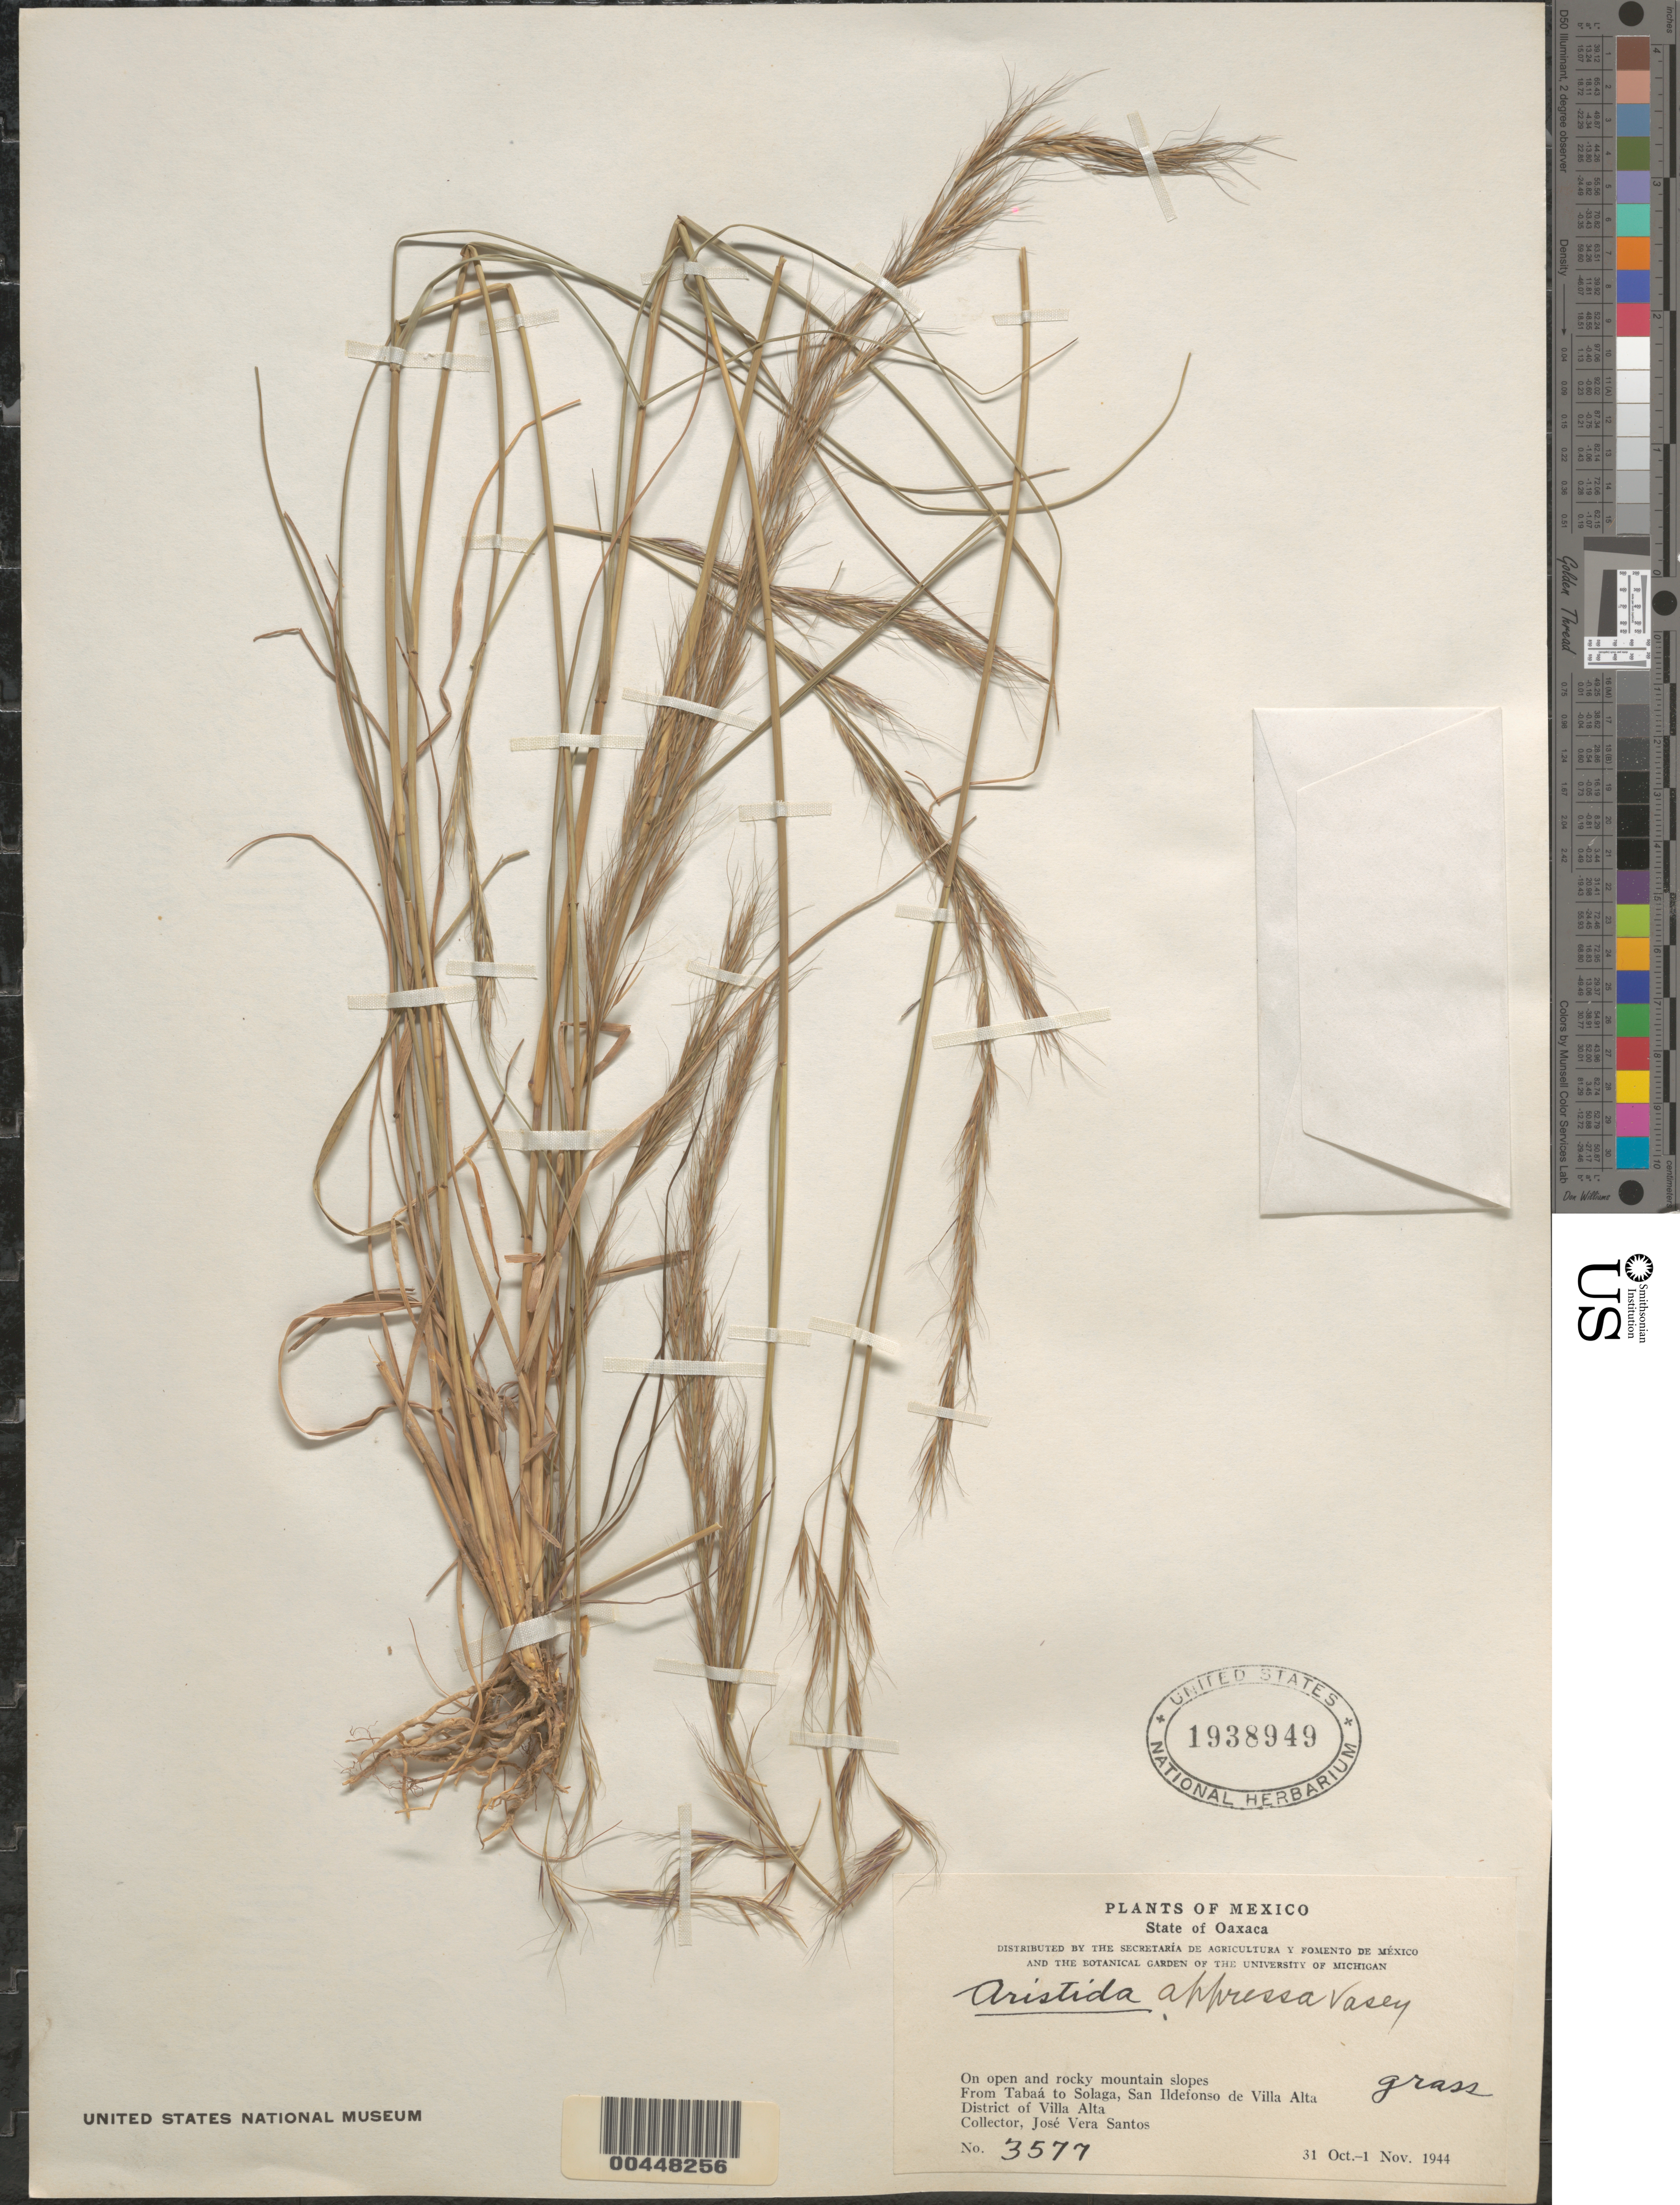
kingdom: Plantae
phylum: Tracheophyta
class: Liliopsida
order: Poales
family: Poaceae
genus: Aristida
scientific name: Aristida appressa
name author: Vasey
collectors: J. V. Santos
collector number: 3577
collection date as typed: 31 Oct 1944 to 1 Nov 1944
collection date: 1944-10-31/1944-11-01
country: Mexico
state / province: Oaxaca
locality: From Tabaá to Solaga, San Ildefonso de Villa Alta, District of Villa Alta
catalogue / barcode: US 1938949